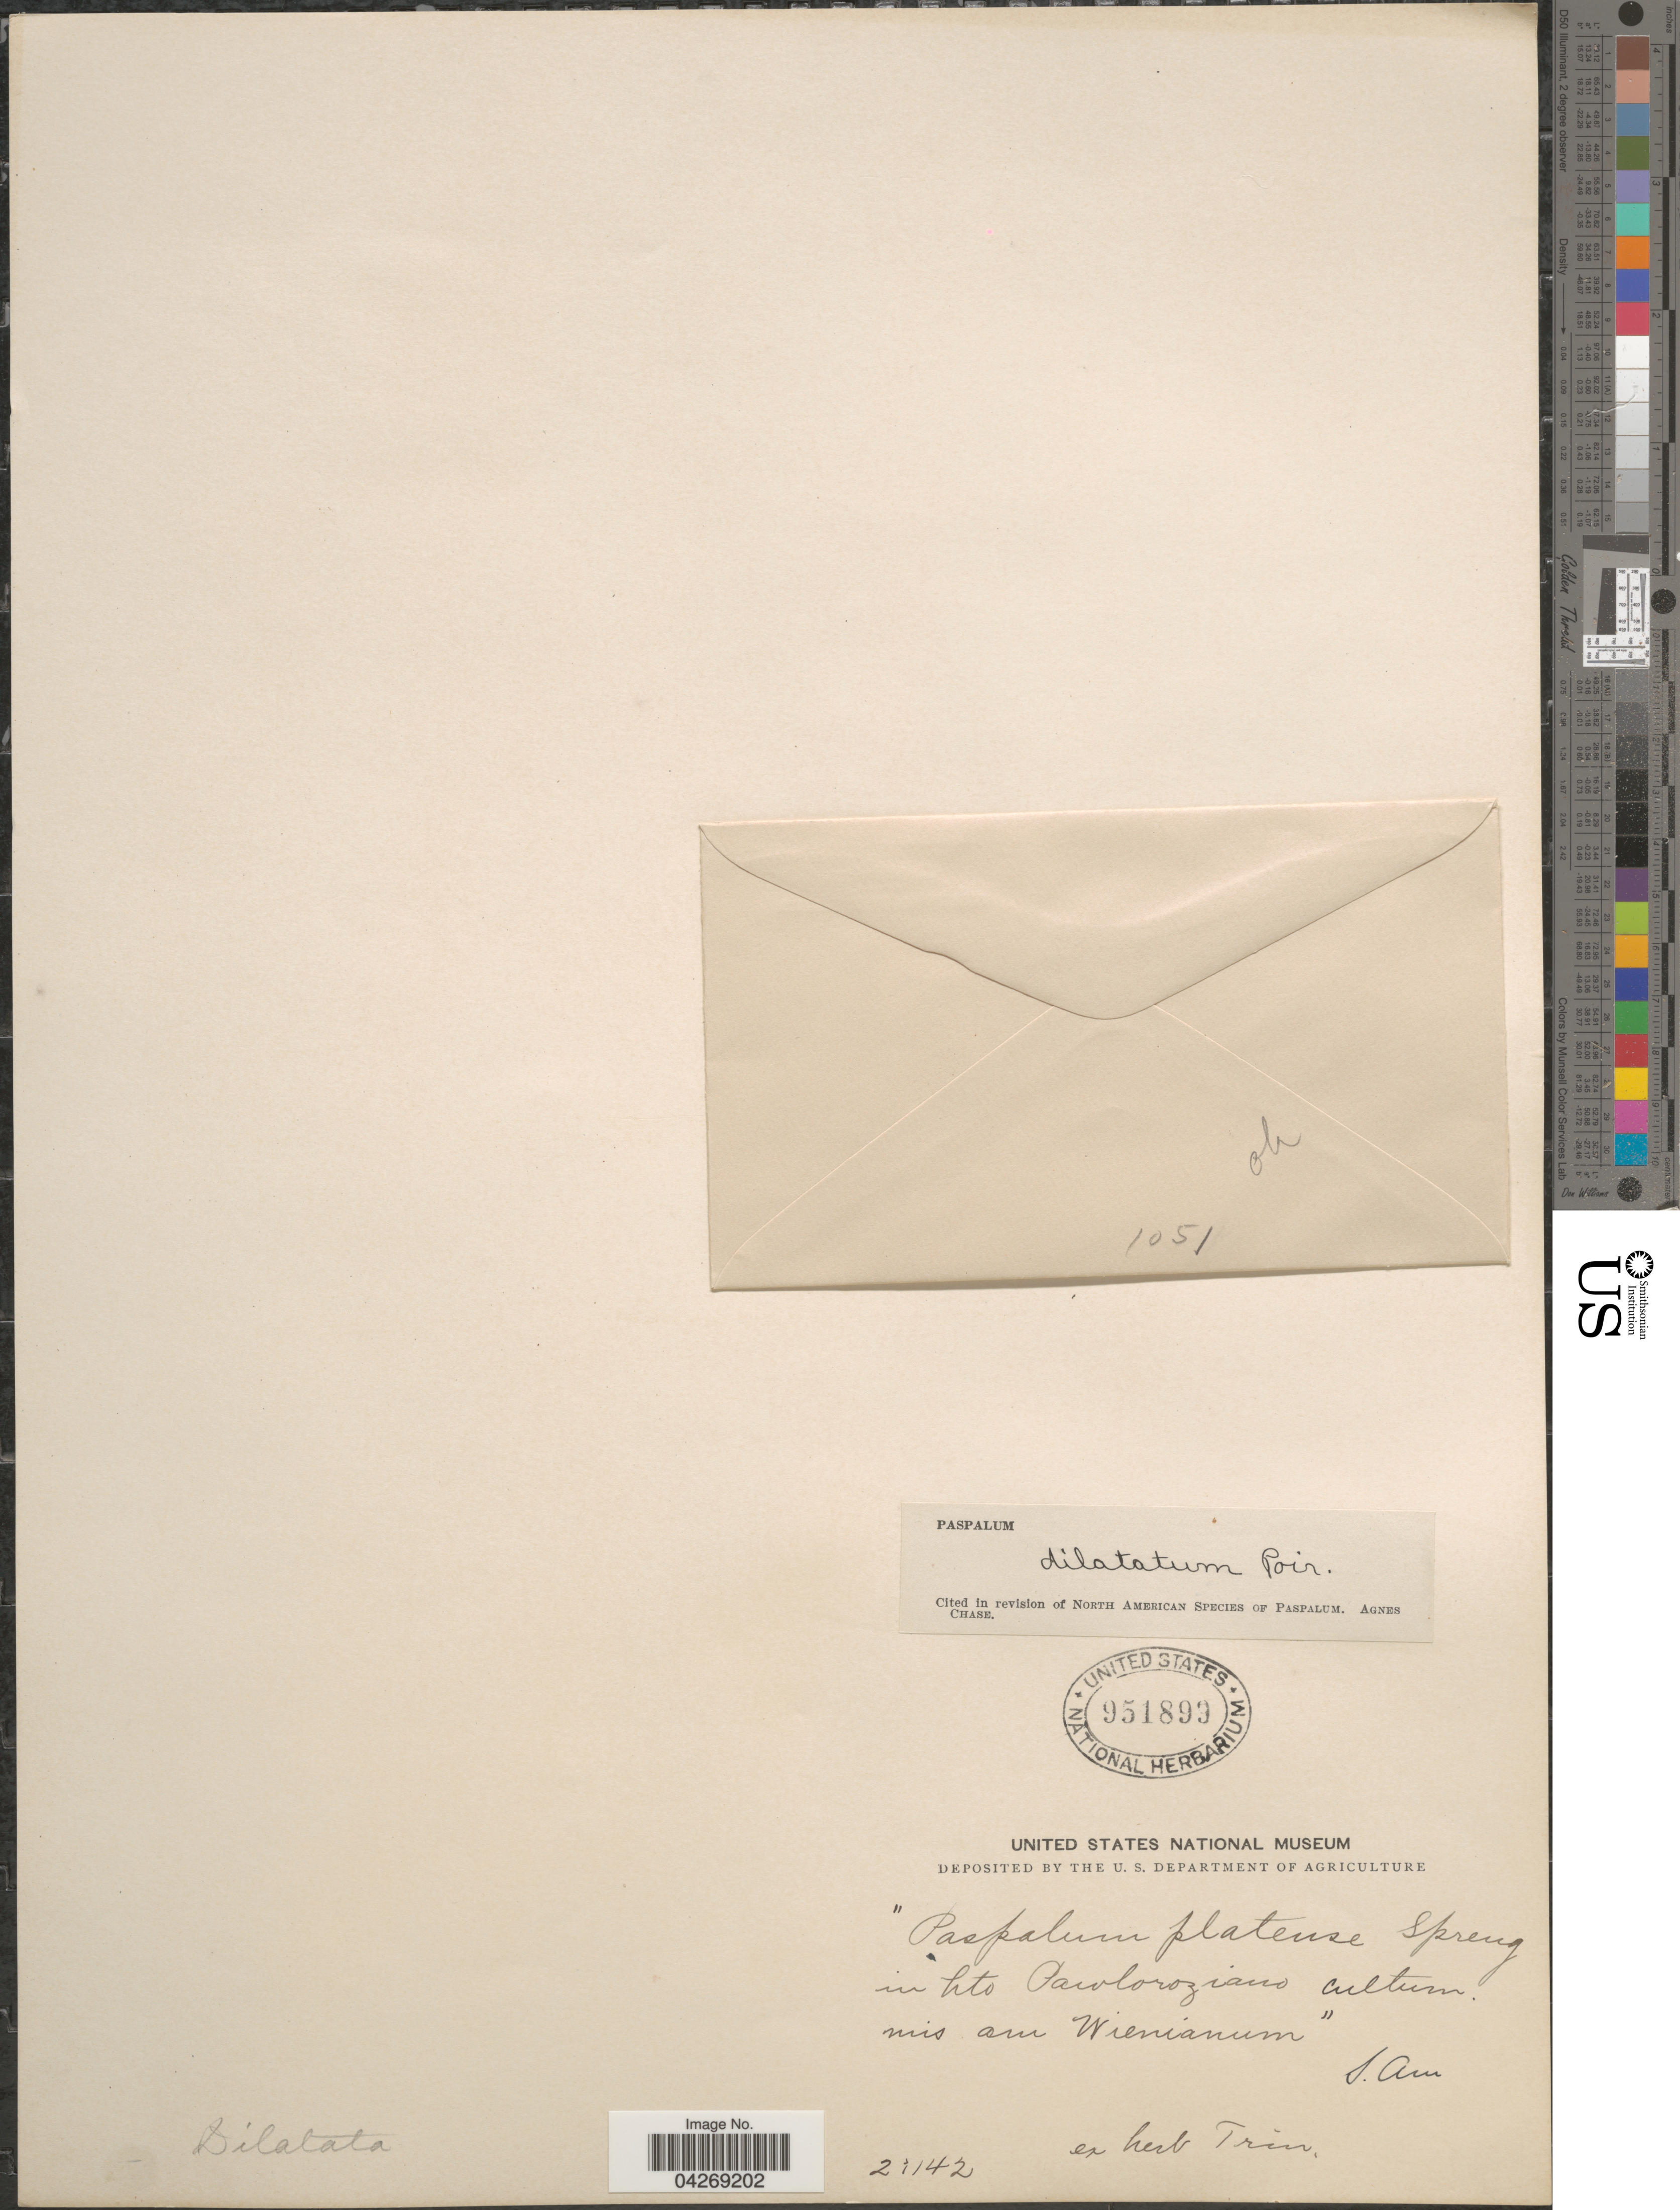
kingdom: Plantae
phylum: Tracheophyta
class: Liliopsida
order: Poales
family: Poaceae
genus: Paspalum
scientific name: Paspalum dilatatum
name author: Poir.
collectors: ex herb. Trinius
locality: In hto Pawloroziano cultum. [unsure placement] S. Am.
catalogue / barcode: US 951899